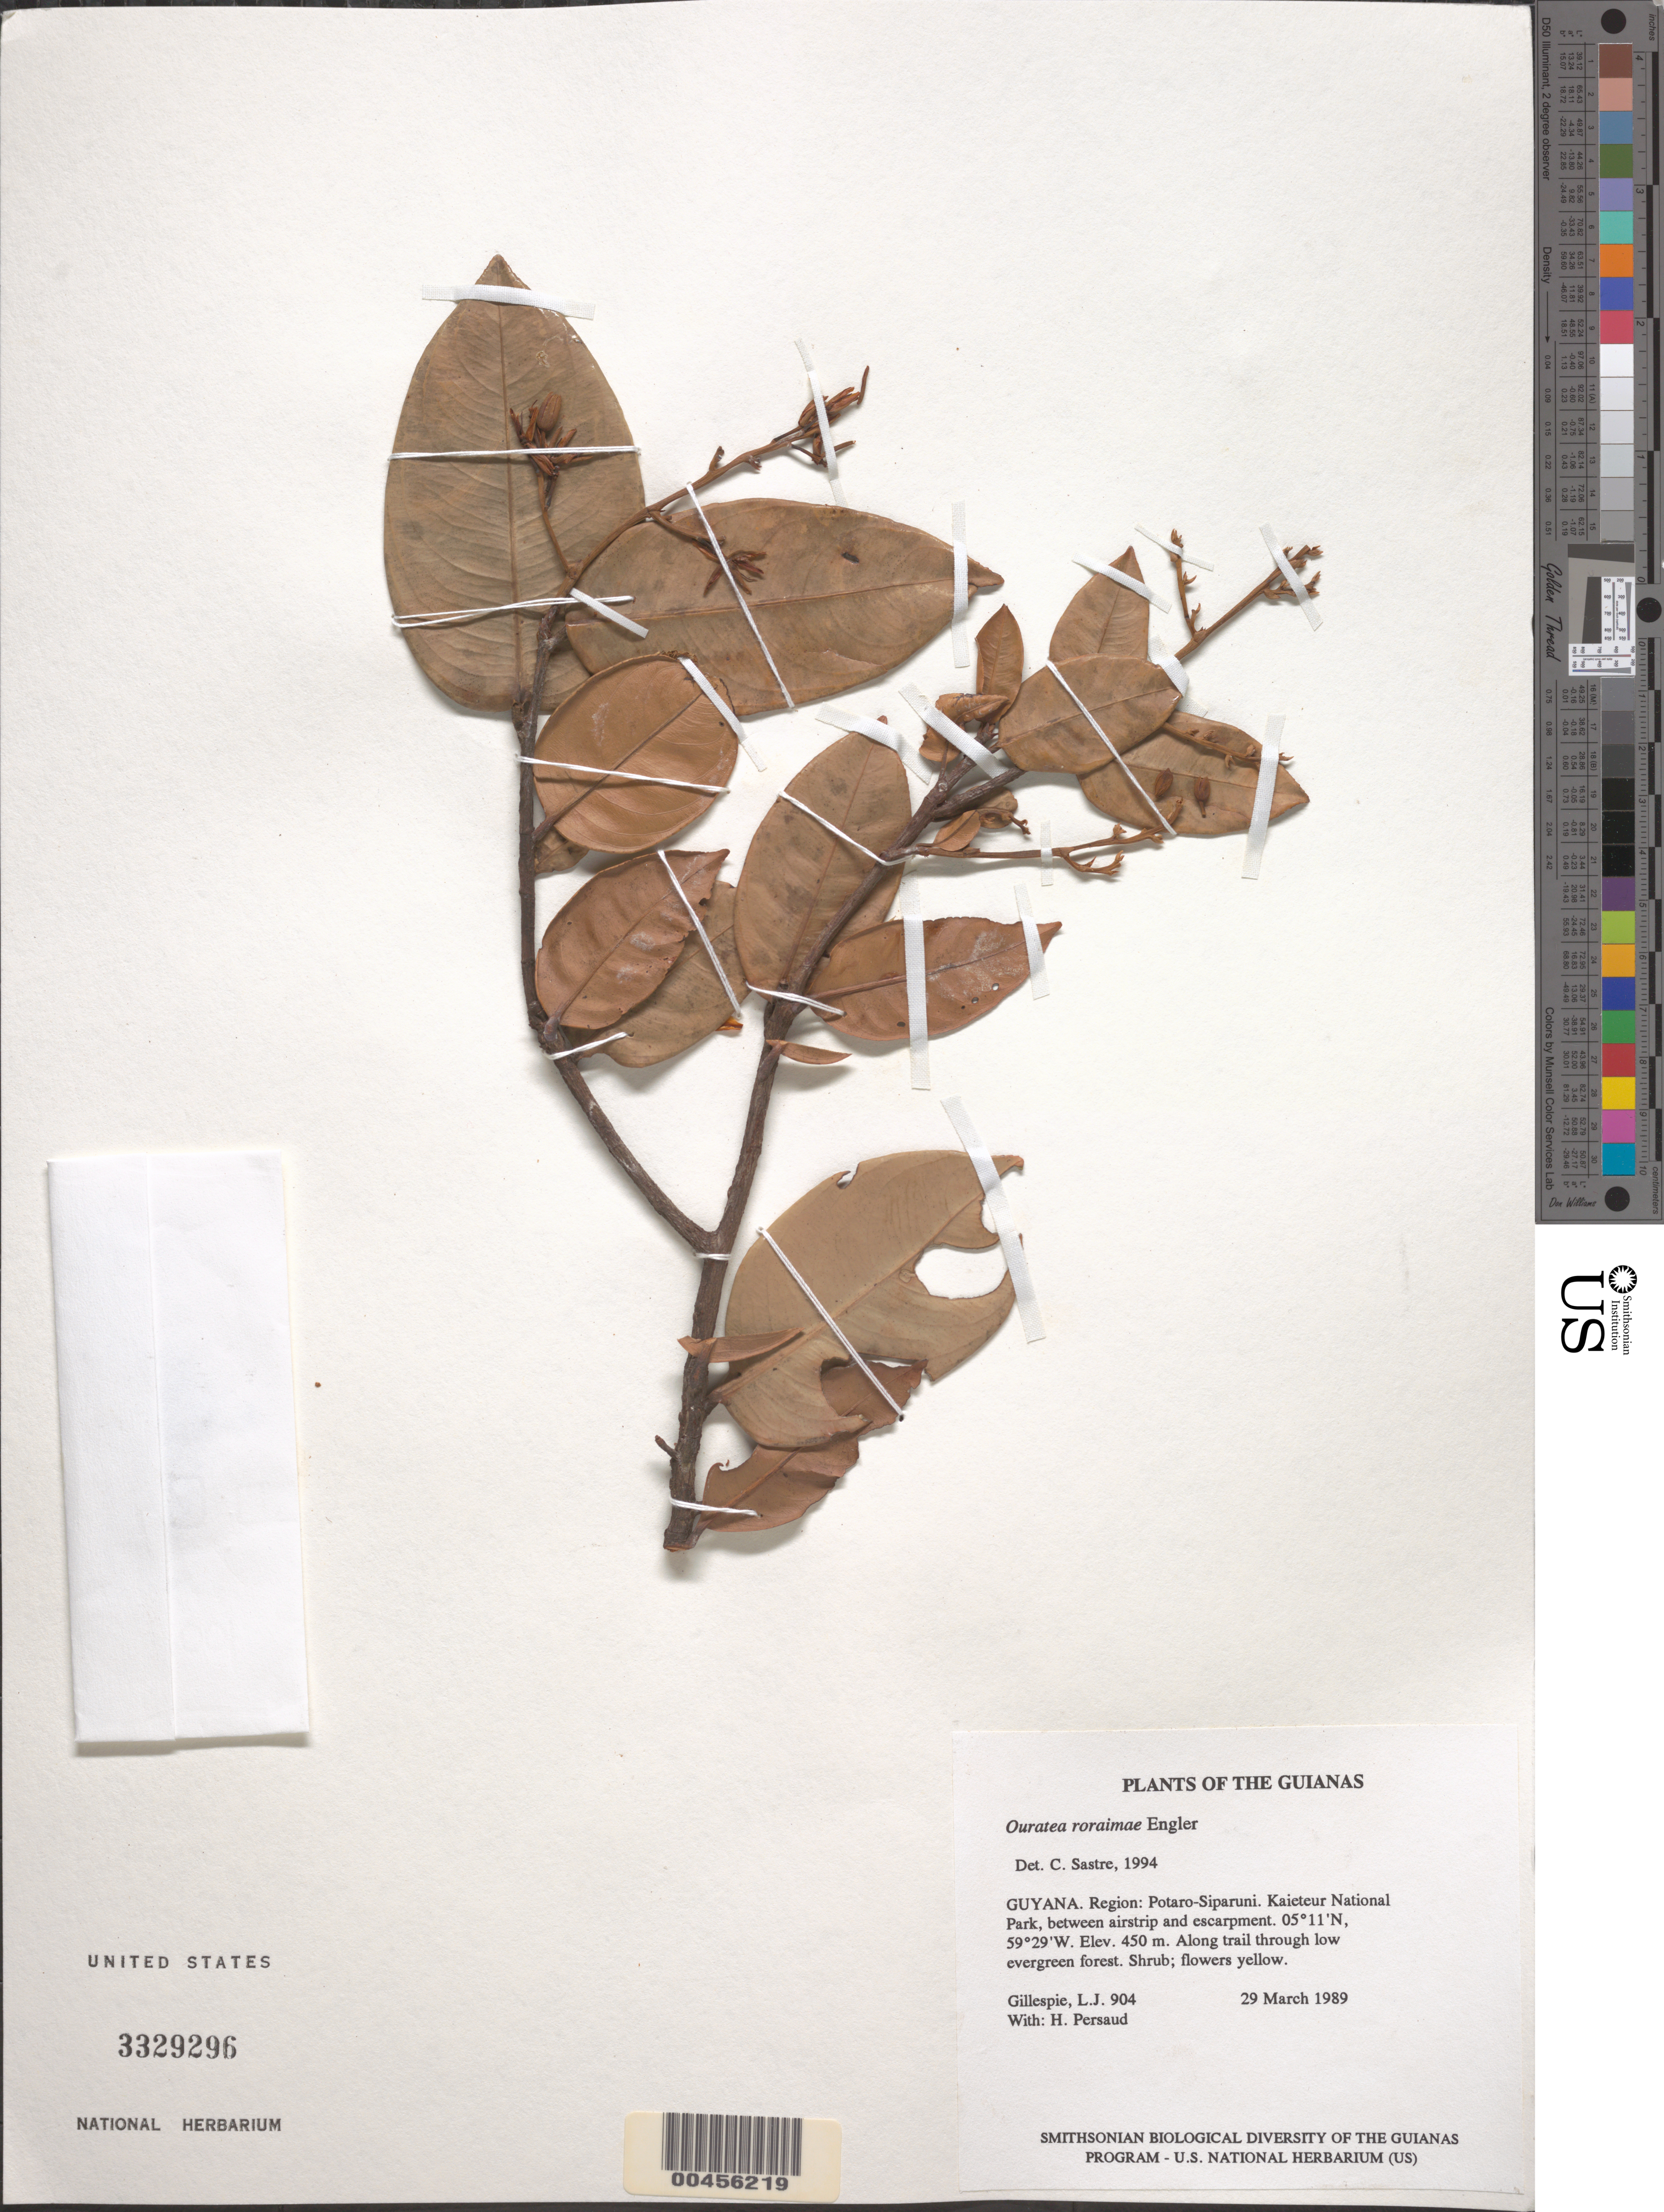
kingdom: Plantae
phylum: Tracheophyta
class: Magnoliopsida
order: Malpighiales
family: Ochnaceae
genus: Ouratea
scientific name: Ouratea roraimae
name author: Engl.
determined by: Sastre, C. H. L.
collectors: L. J. Gillespie & H. Persaud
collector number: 904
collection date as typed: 29 March 1989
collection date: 1989-03-29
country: Guyana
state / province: Potaro-Siparuni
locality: Kaieteur National Park, between airstrip and escarpment. ENE of airstrip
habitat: Along trail through low evergreen forest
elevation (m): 450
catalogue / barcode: US 3329296